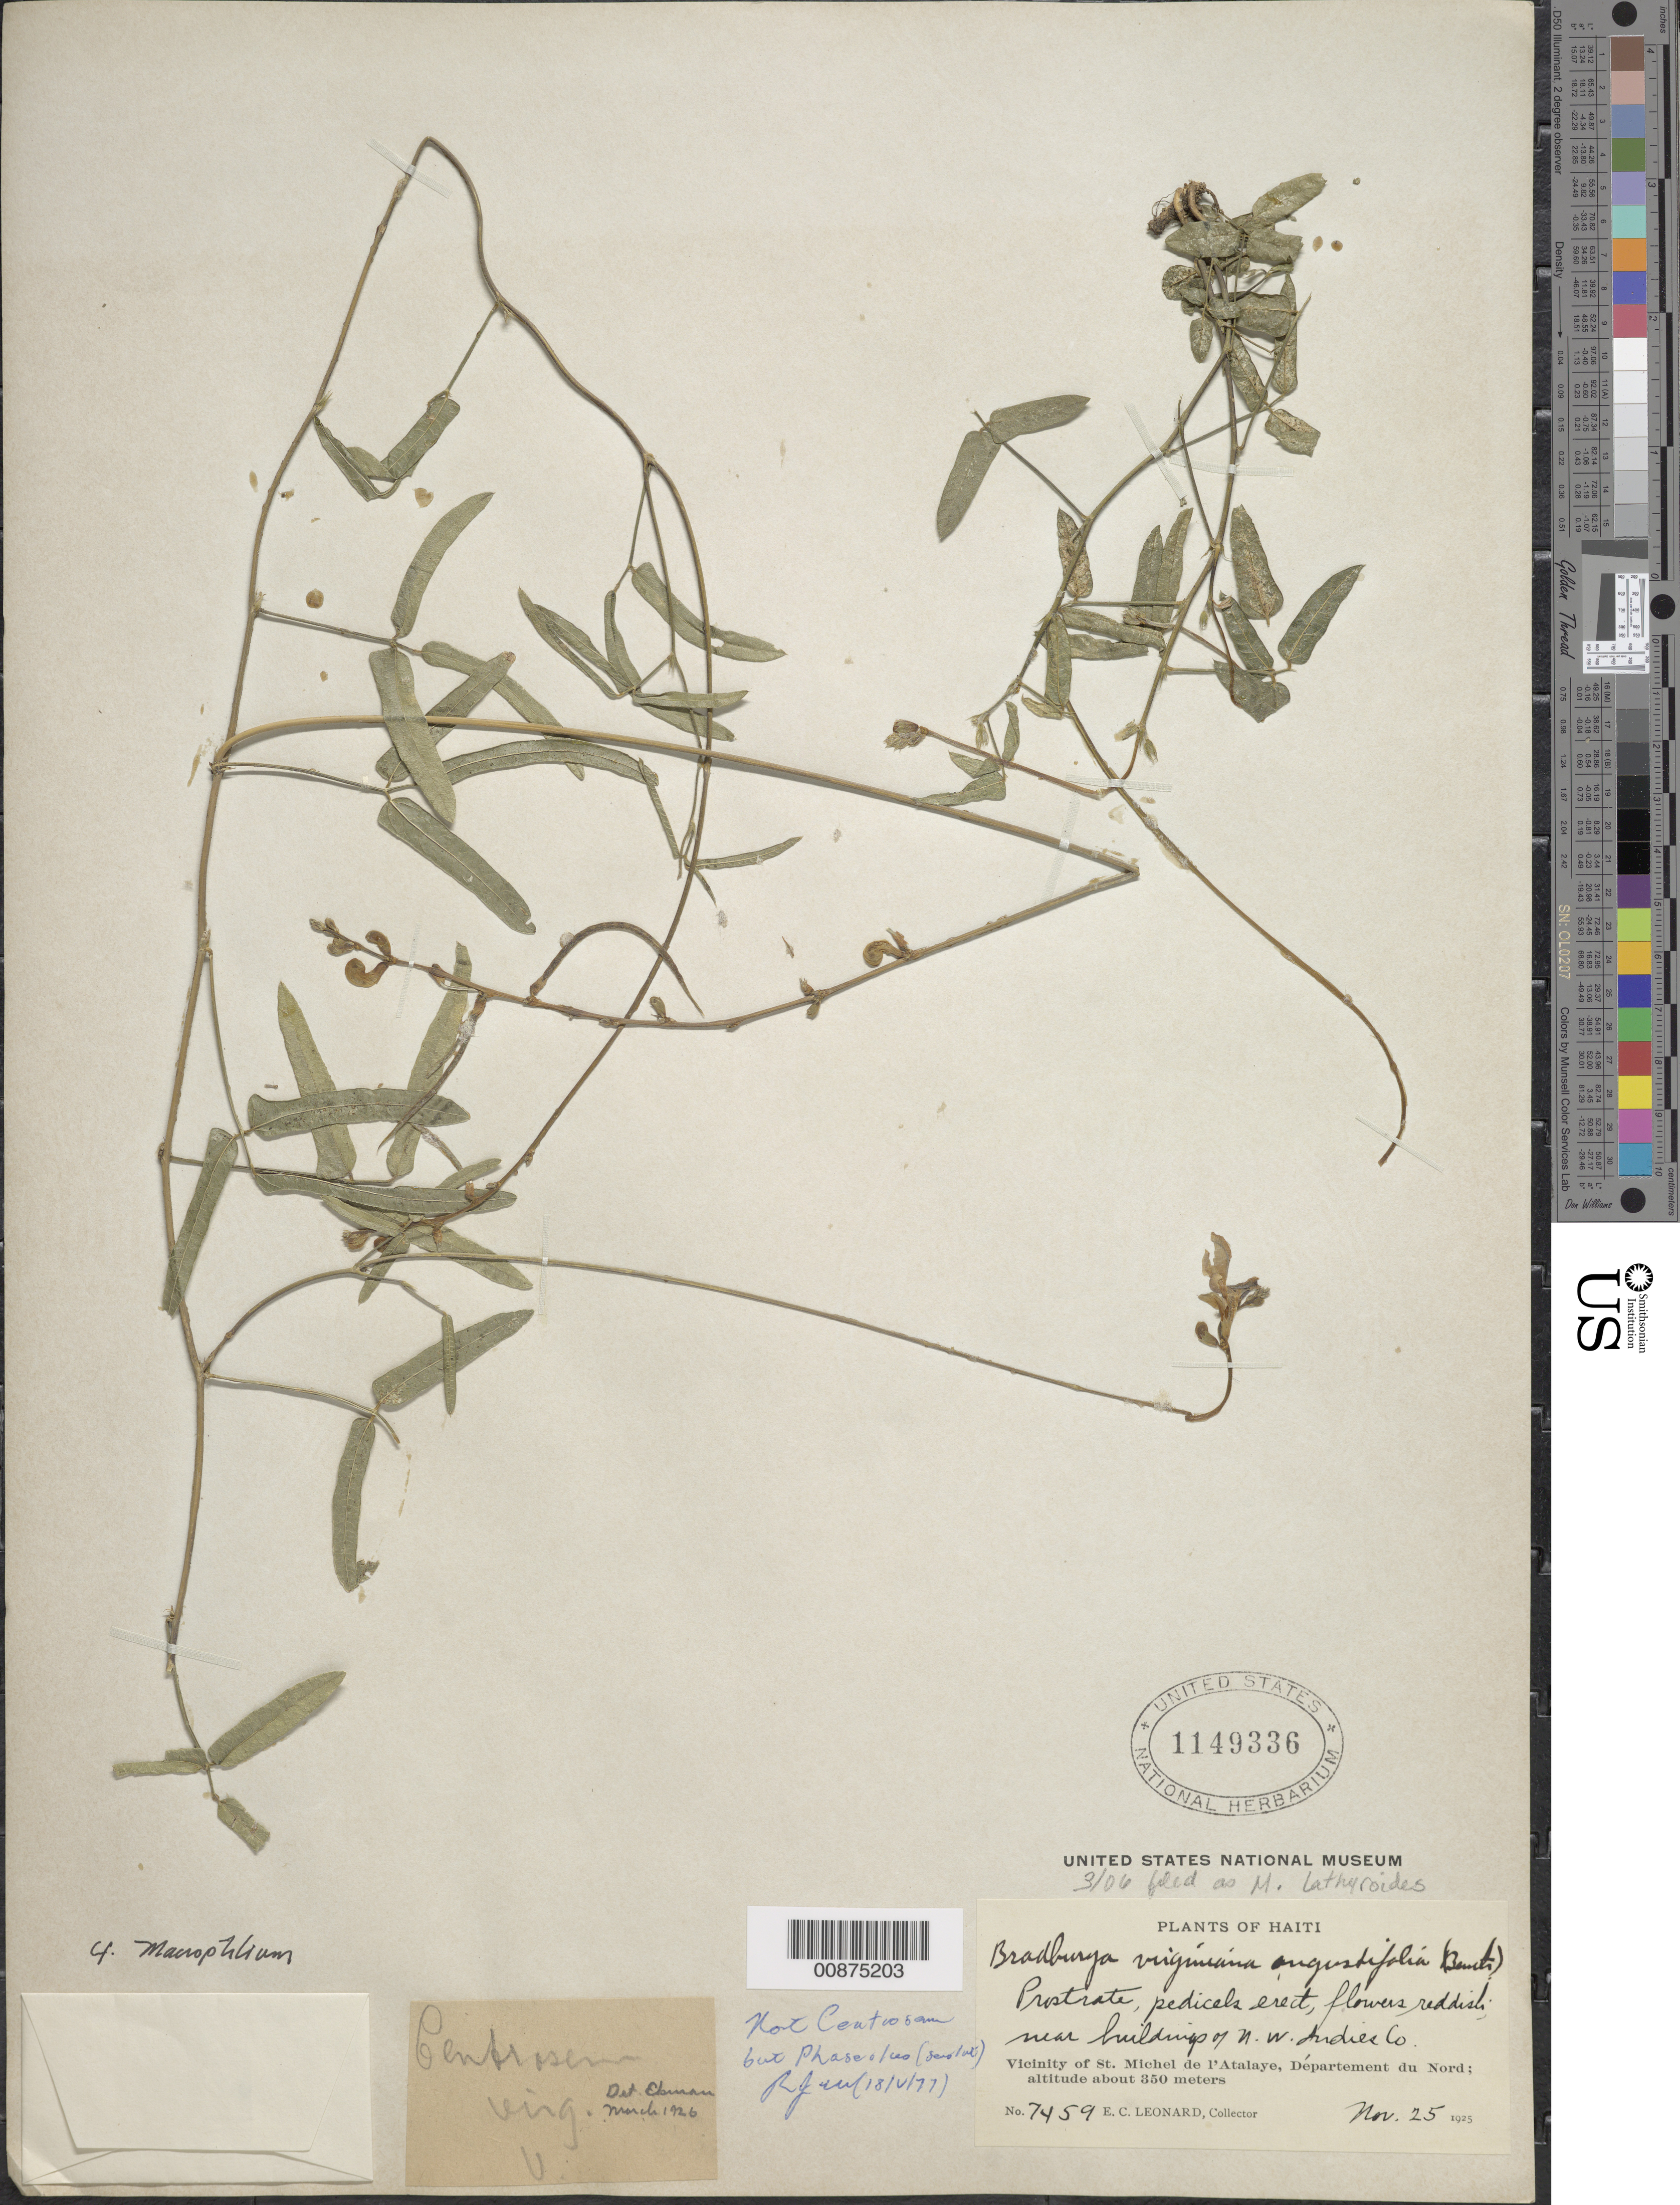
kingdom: Plantae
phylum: Tracheophyta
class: Magnoliopsida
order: Fabales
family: Fabaceae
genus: Macroptilium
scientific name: Macroptilium lathyroides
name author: (L.) Urb.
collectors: E. C. Leonard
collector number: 7459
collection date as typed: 25 Nov 1925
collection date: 1925-11-25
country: Haiti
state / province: Nord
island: Hispaniola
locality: Vicinity of St. Michel de l'Atalaye. Near buildings of U. West Indies Co.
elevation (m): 350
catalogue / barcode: US 1149336